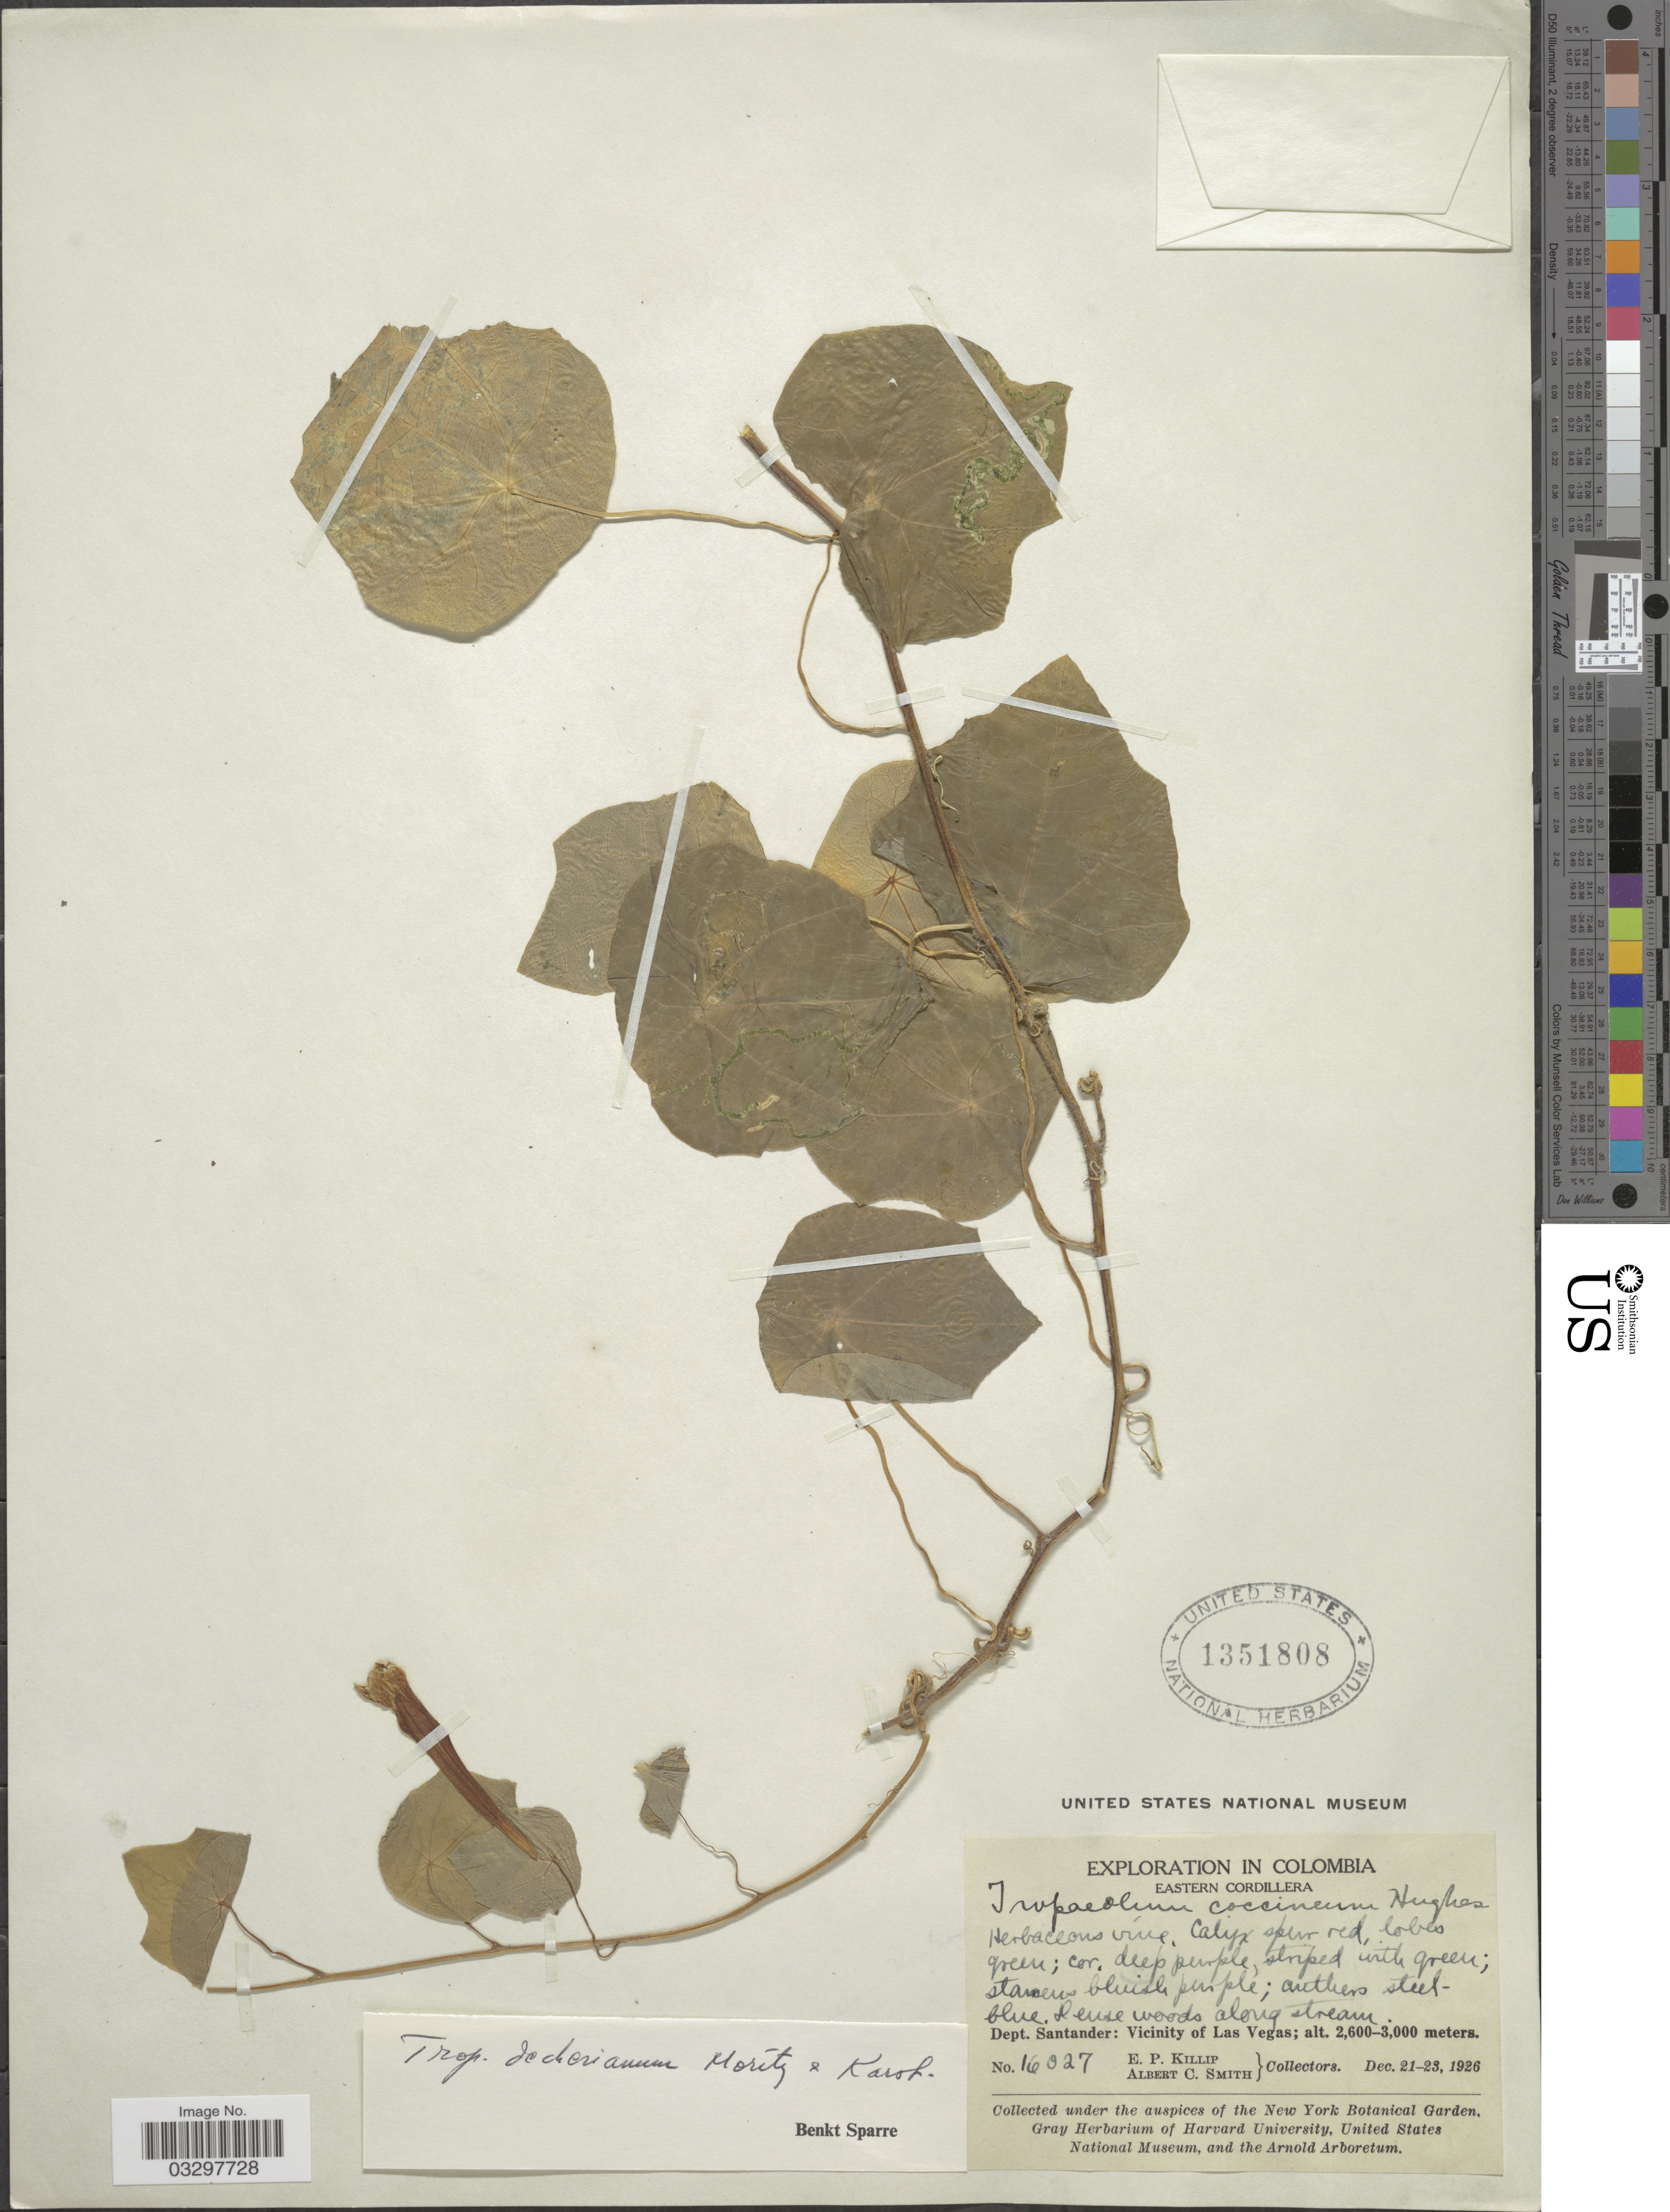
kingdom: Plantae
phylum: Tracheophyta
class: Magnoliopsida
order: Brassicales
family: Tropaeolaceae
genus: Tropaeolum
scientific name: Tropaeolum deckerianum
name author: Moritz & H. Karst.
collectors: E. P. Killip & A. C. Smith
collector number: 16027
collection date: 1926-12-21/1926-12-23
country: Colombia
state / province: Santander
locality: Eastern Cordillera. Dept. Santander: Vicinity of Las Vegas.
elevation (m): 2600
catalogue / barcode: US 1351808